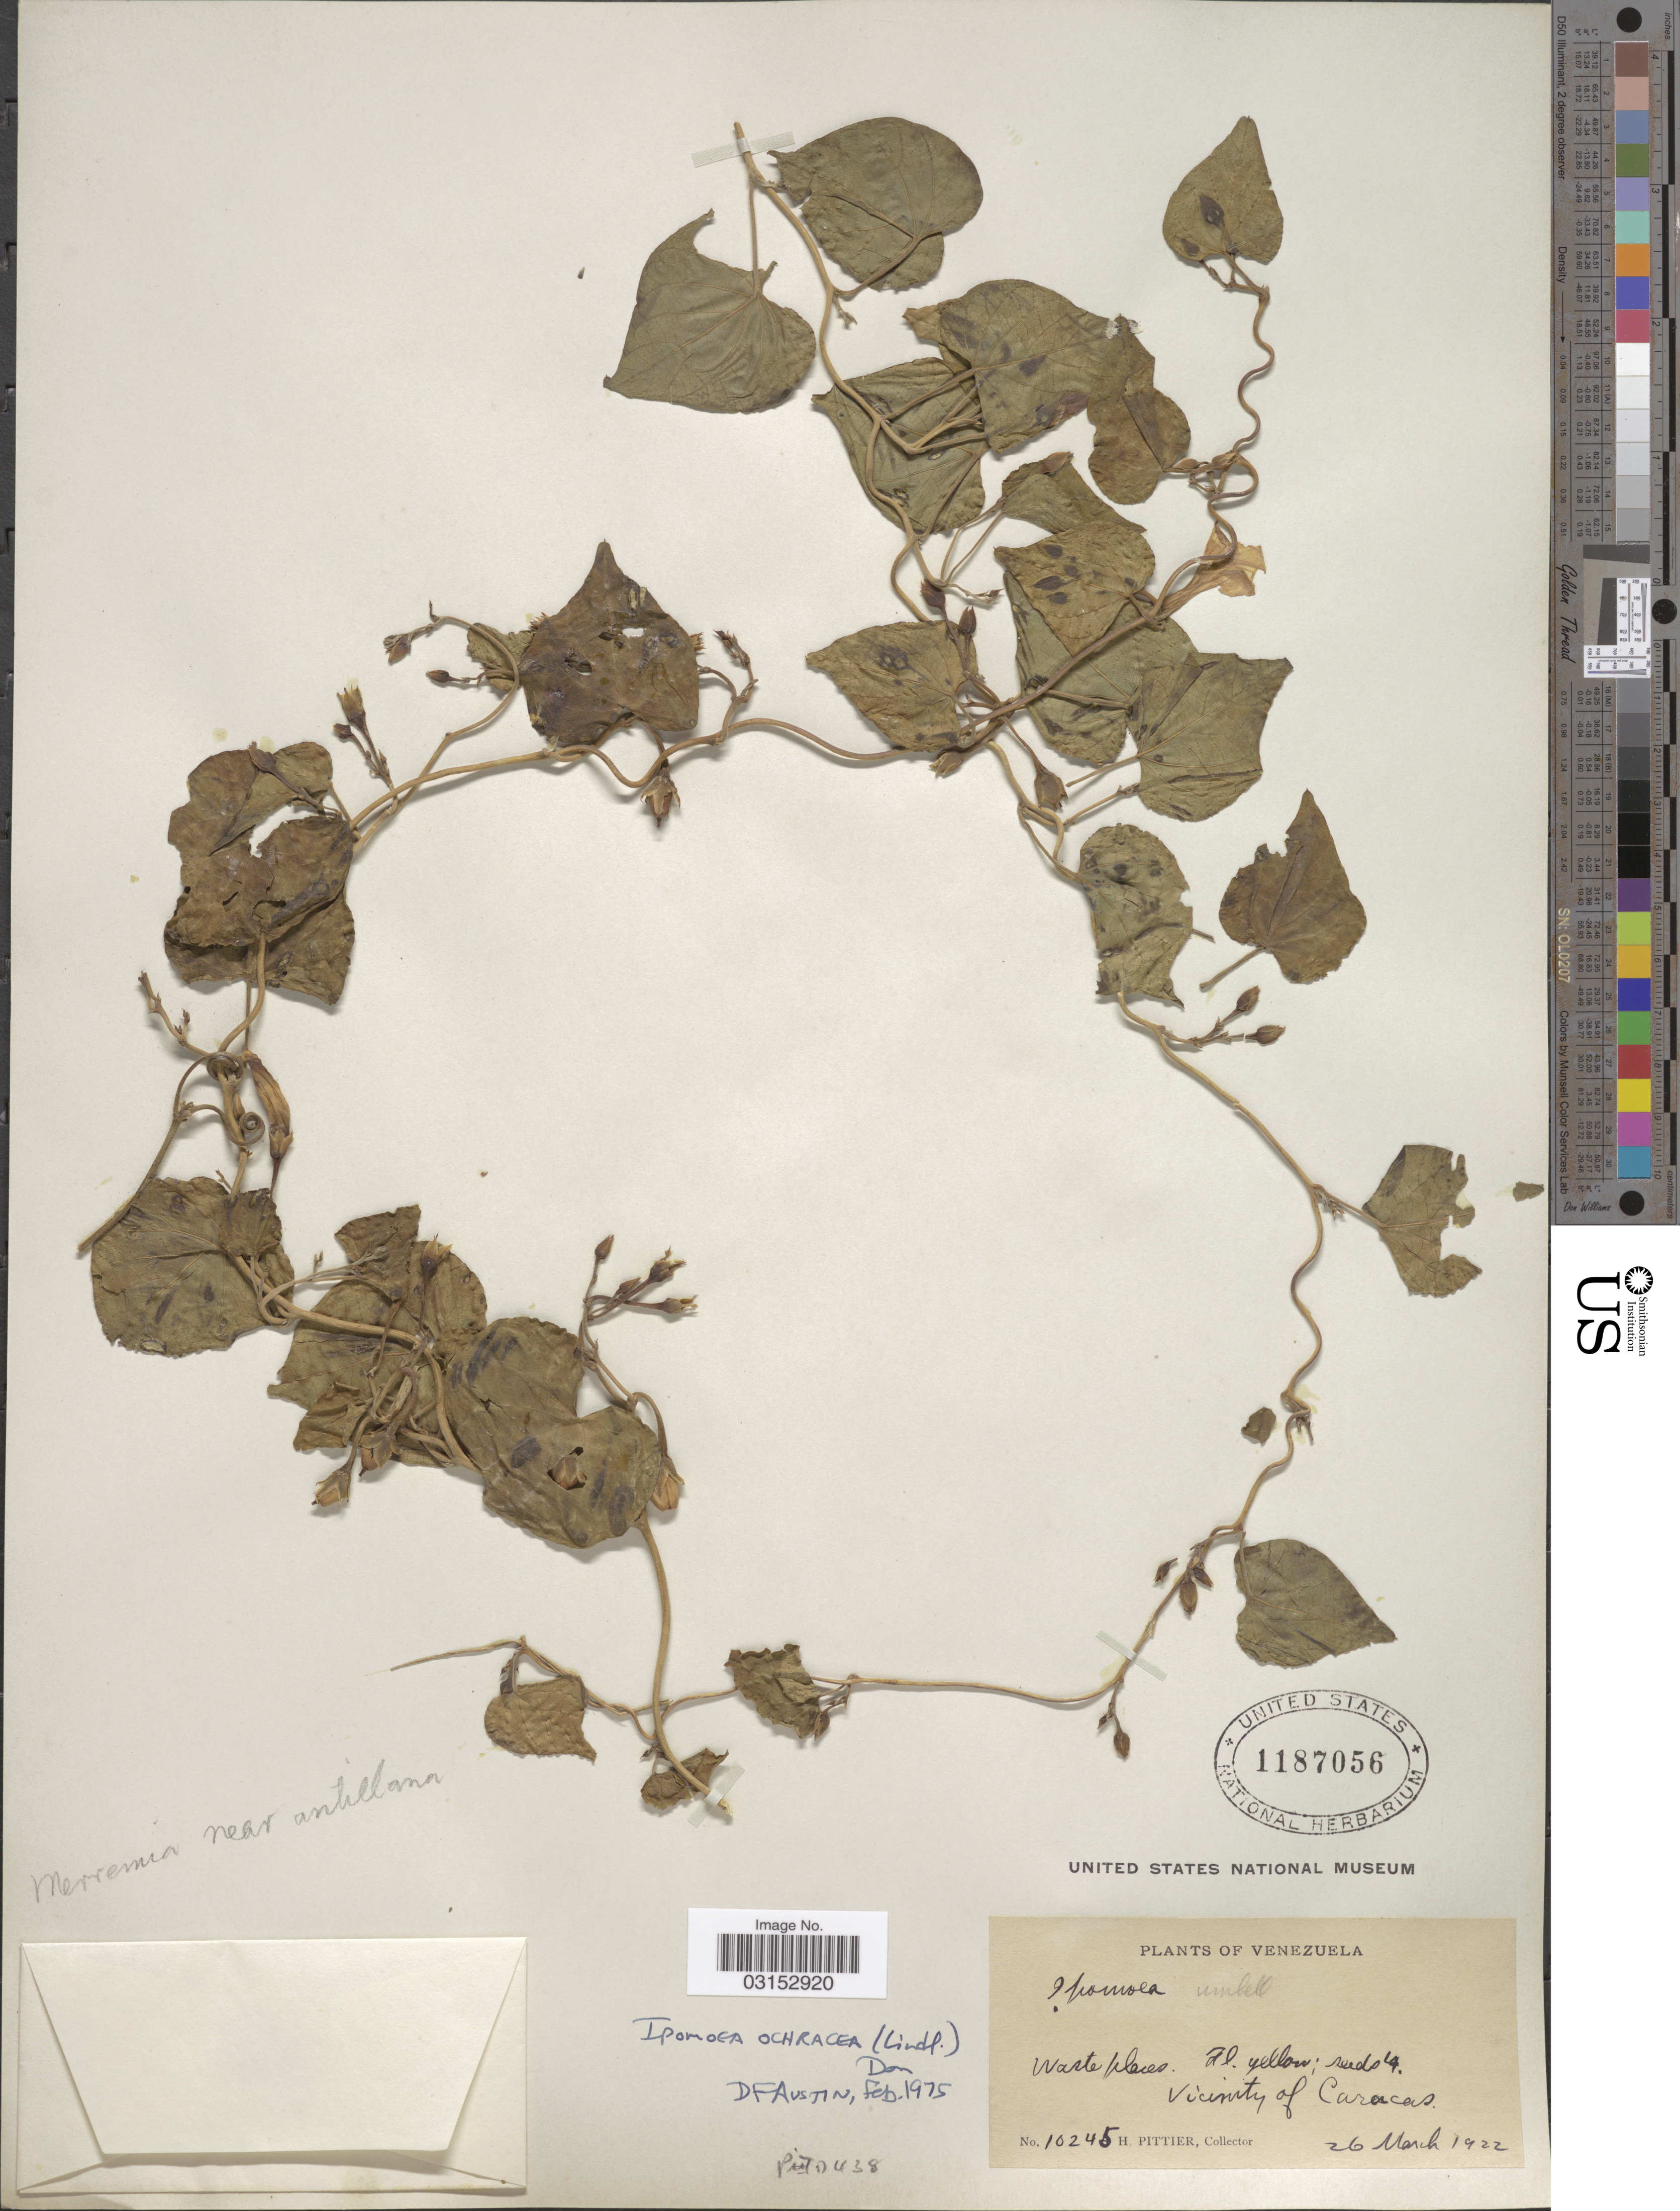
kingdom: Plantae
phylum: Tracheophyta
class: Magnoliopsida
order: Solanales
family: Convolvulaceae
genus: Ipomoea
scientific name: Ipomoea ochracea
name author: (Lindl.) G. Don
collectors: H. F. Pittier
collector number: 10245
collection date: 1922-03-26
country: Venezuela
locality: Vicinity of Caracas.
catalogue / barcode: US 1187056